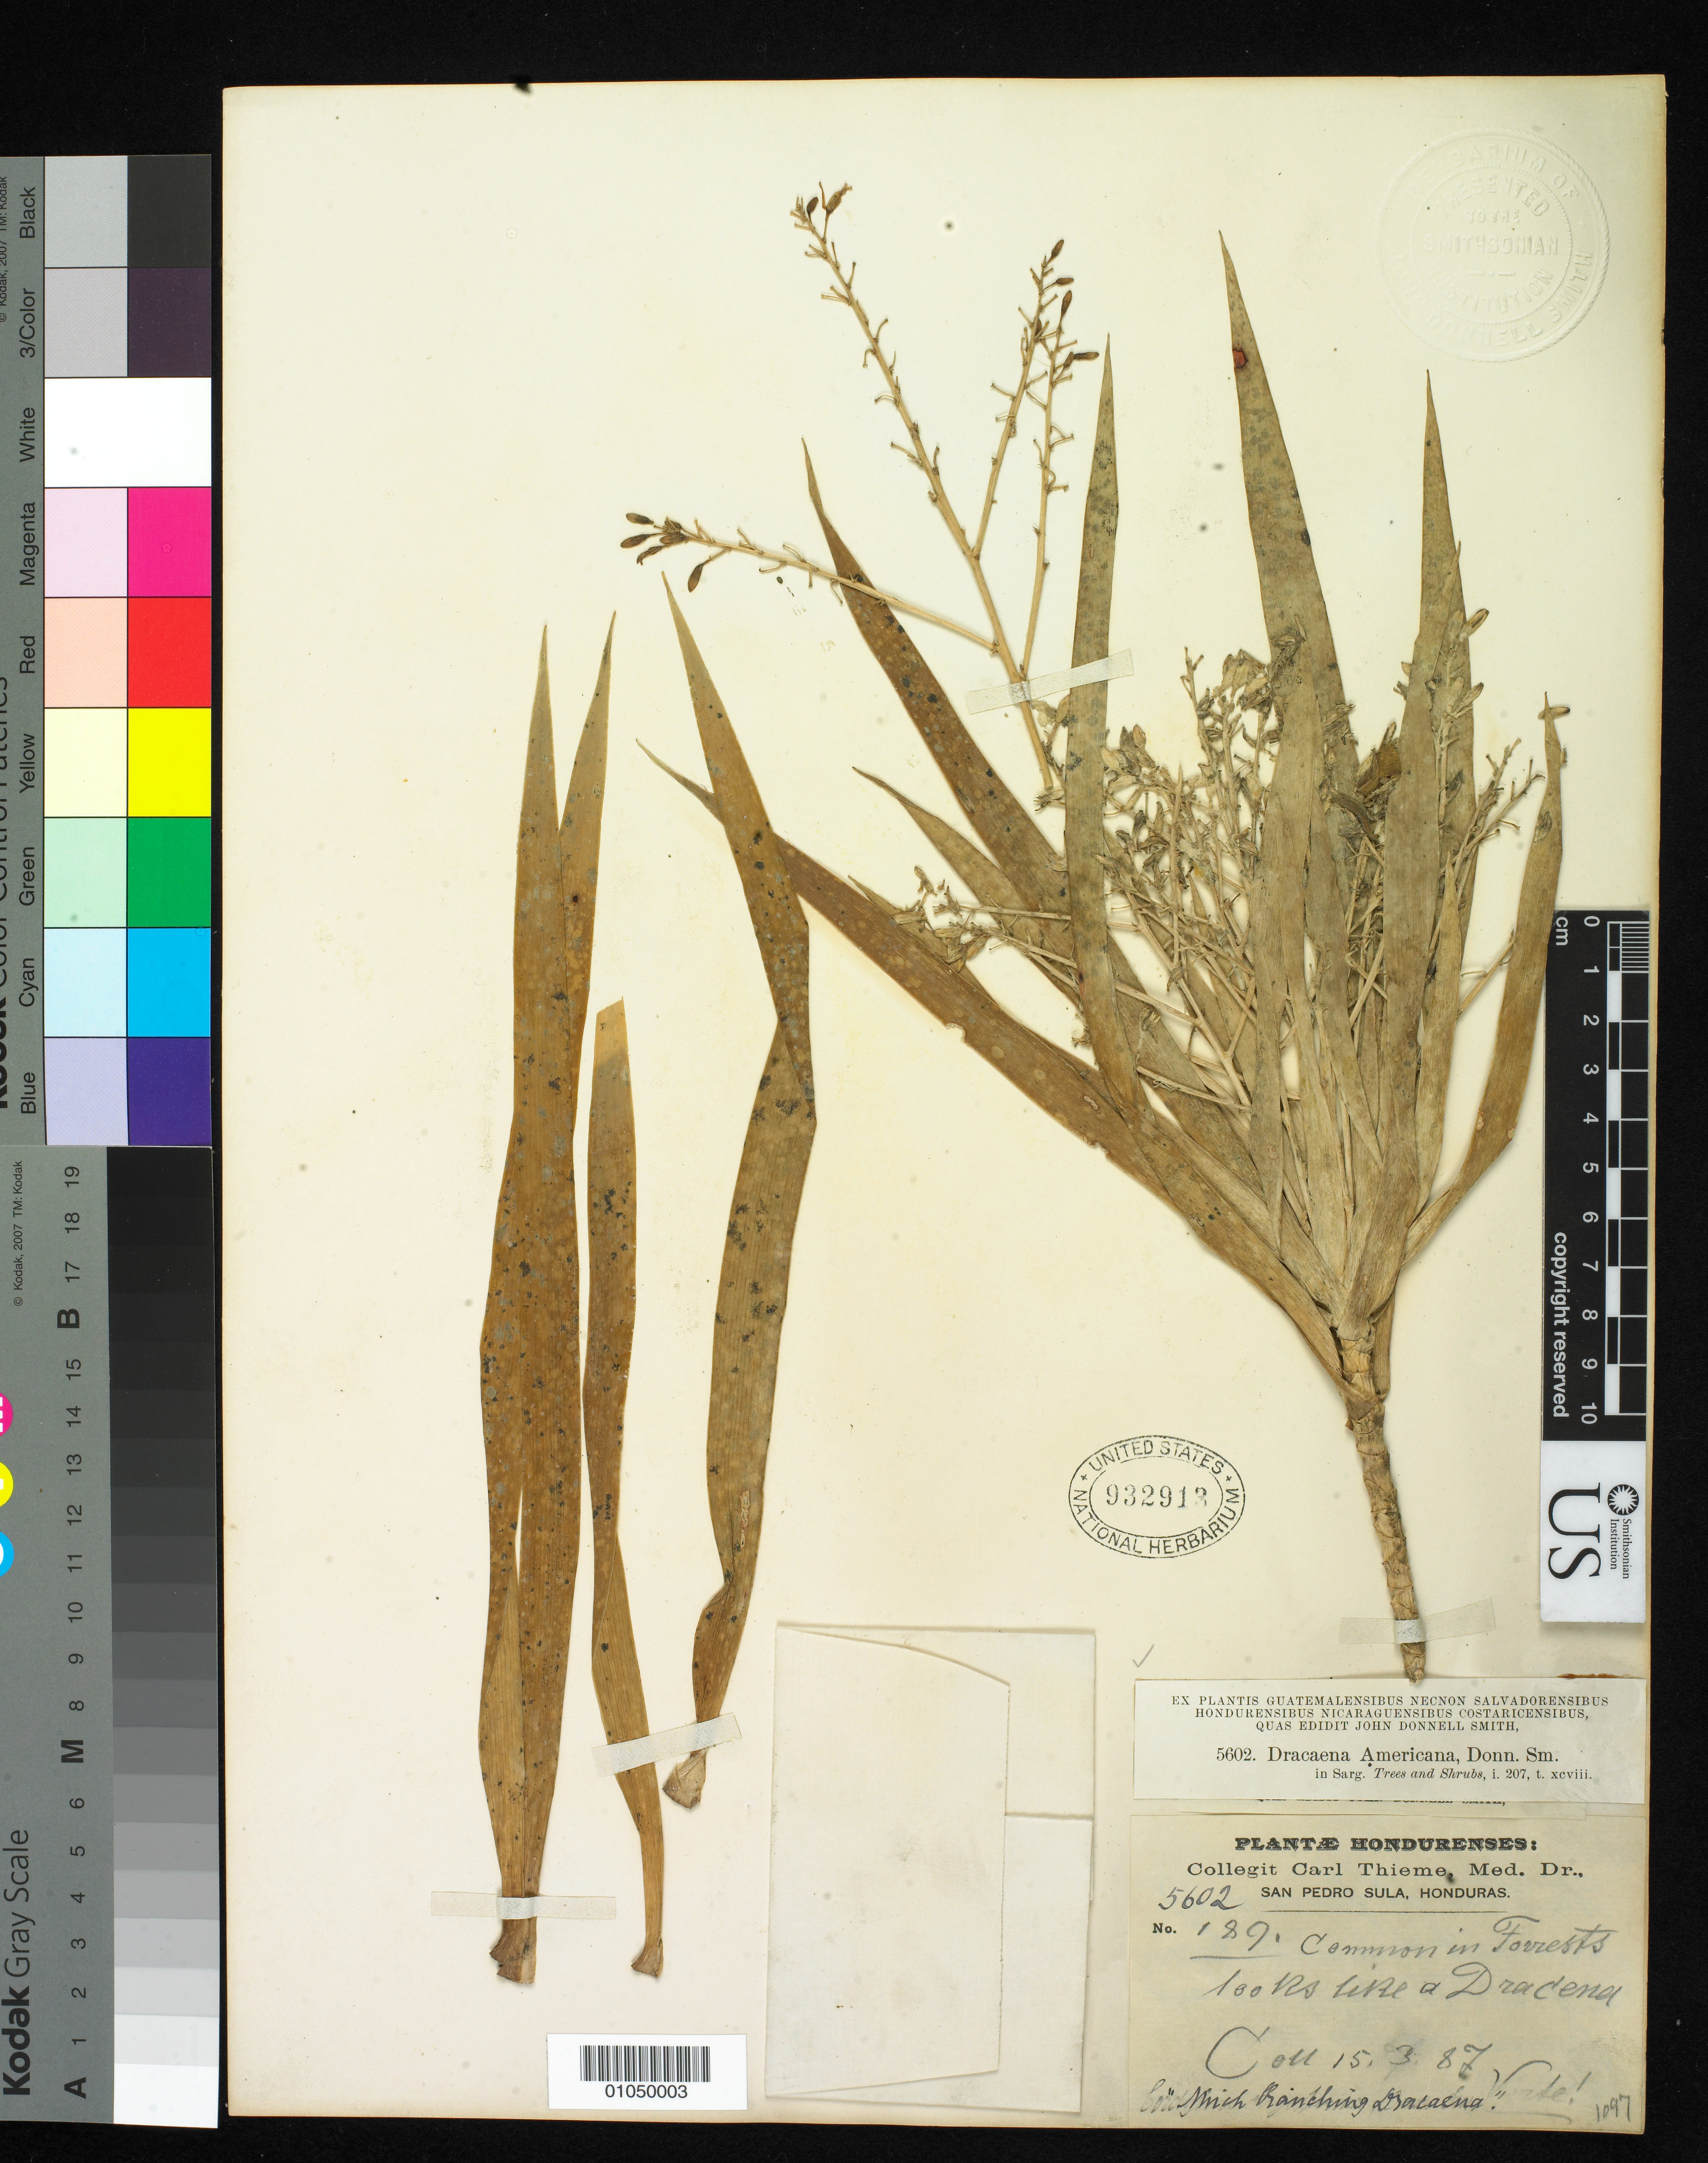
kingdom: Plantae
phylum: Tracheophyta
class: Liliopsida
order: Asparagales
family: Asparagaceae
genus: Dracaena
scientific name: Dracaena americana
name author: Donn. Sm. in Sarg.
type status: Original Material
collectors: C. Thieme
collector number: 189 [J.D.S. 5602]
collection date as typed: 15 Mar 1887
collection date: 1887-03-15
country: Honduras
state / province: Santa Bárbara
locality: San Pedro Sula.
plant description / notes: Specimen ex John Donnell Smith herbarium. This appears to be Thieme's original collection (bearing his label and number, 189) but was re-numbered by Donnell Smith as "5602". Note that Thieme "5602" includes 3 different collections by Thieme, made on 3 different dates; only the May 1888 collection was cited in the protologue. This specimen, collected 15 March 1887, is not cited in the protologue; although it is certainly original material, it cannot be considered a syntype.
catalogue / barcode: US 932913